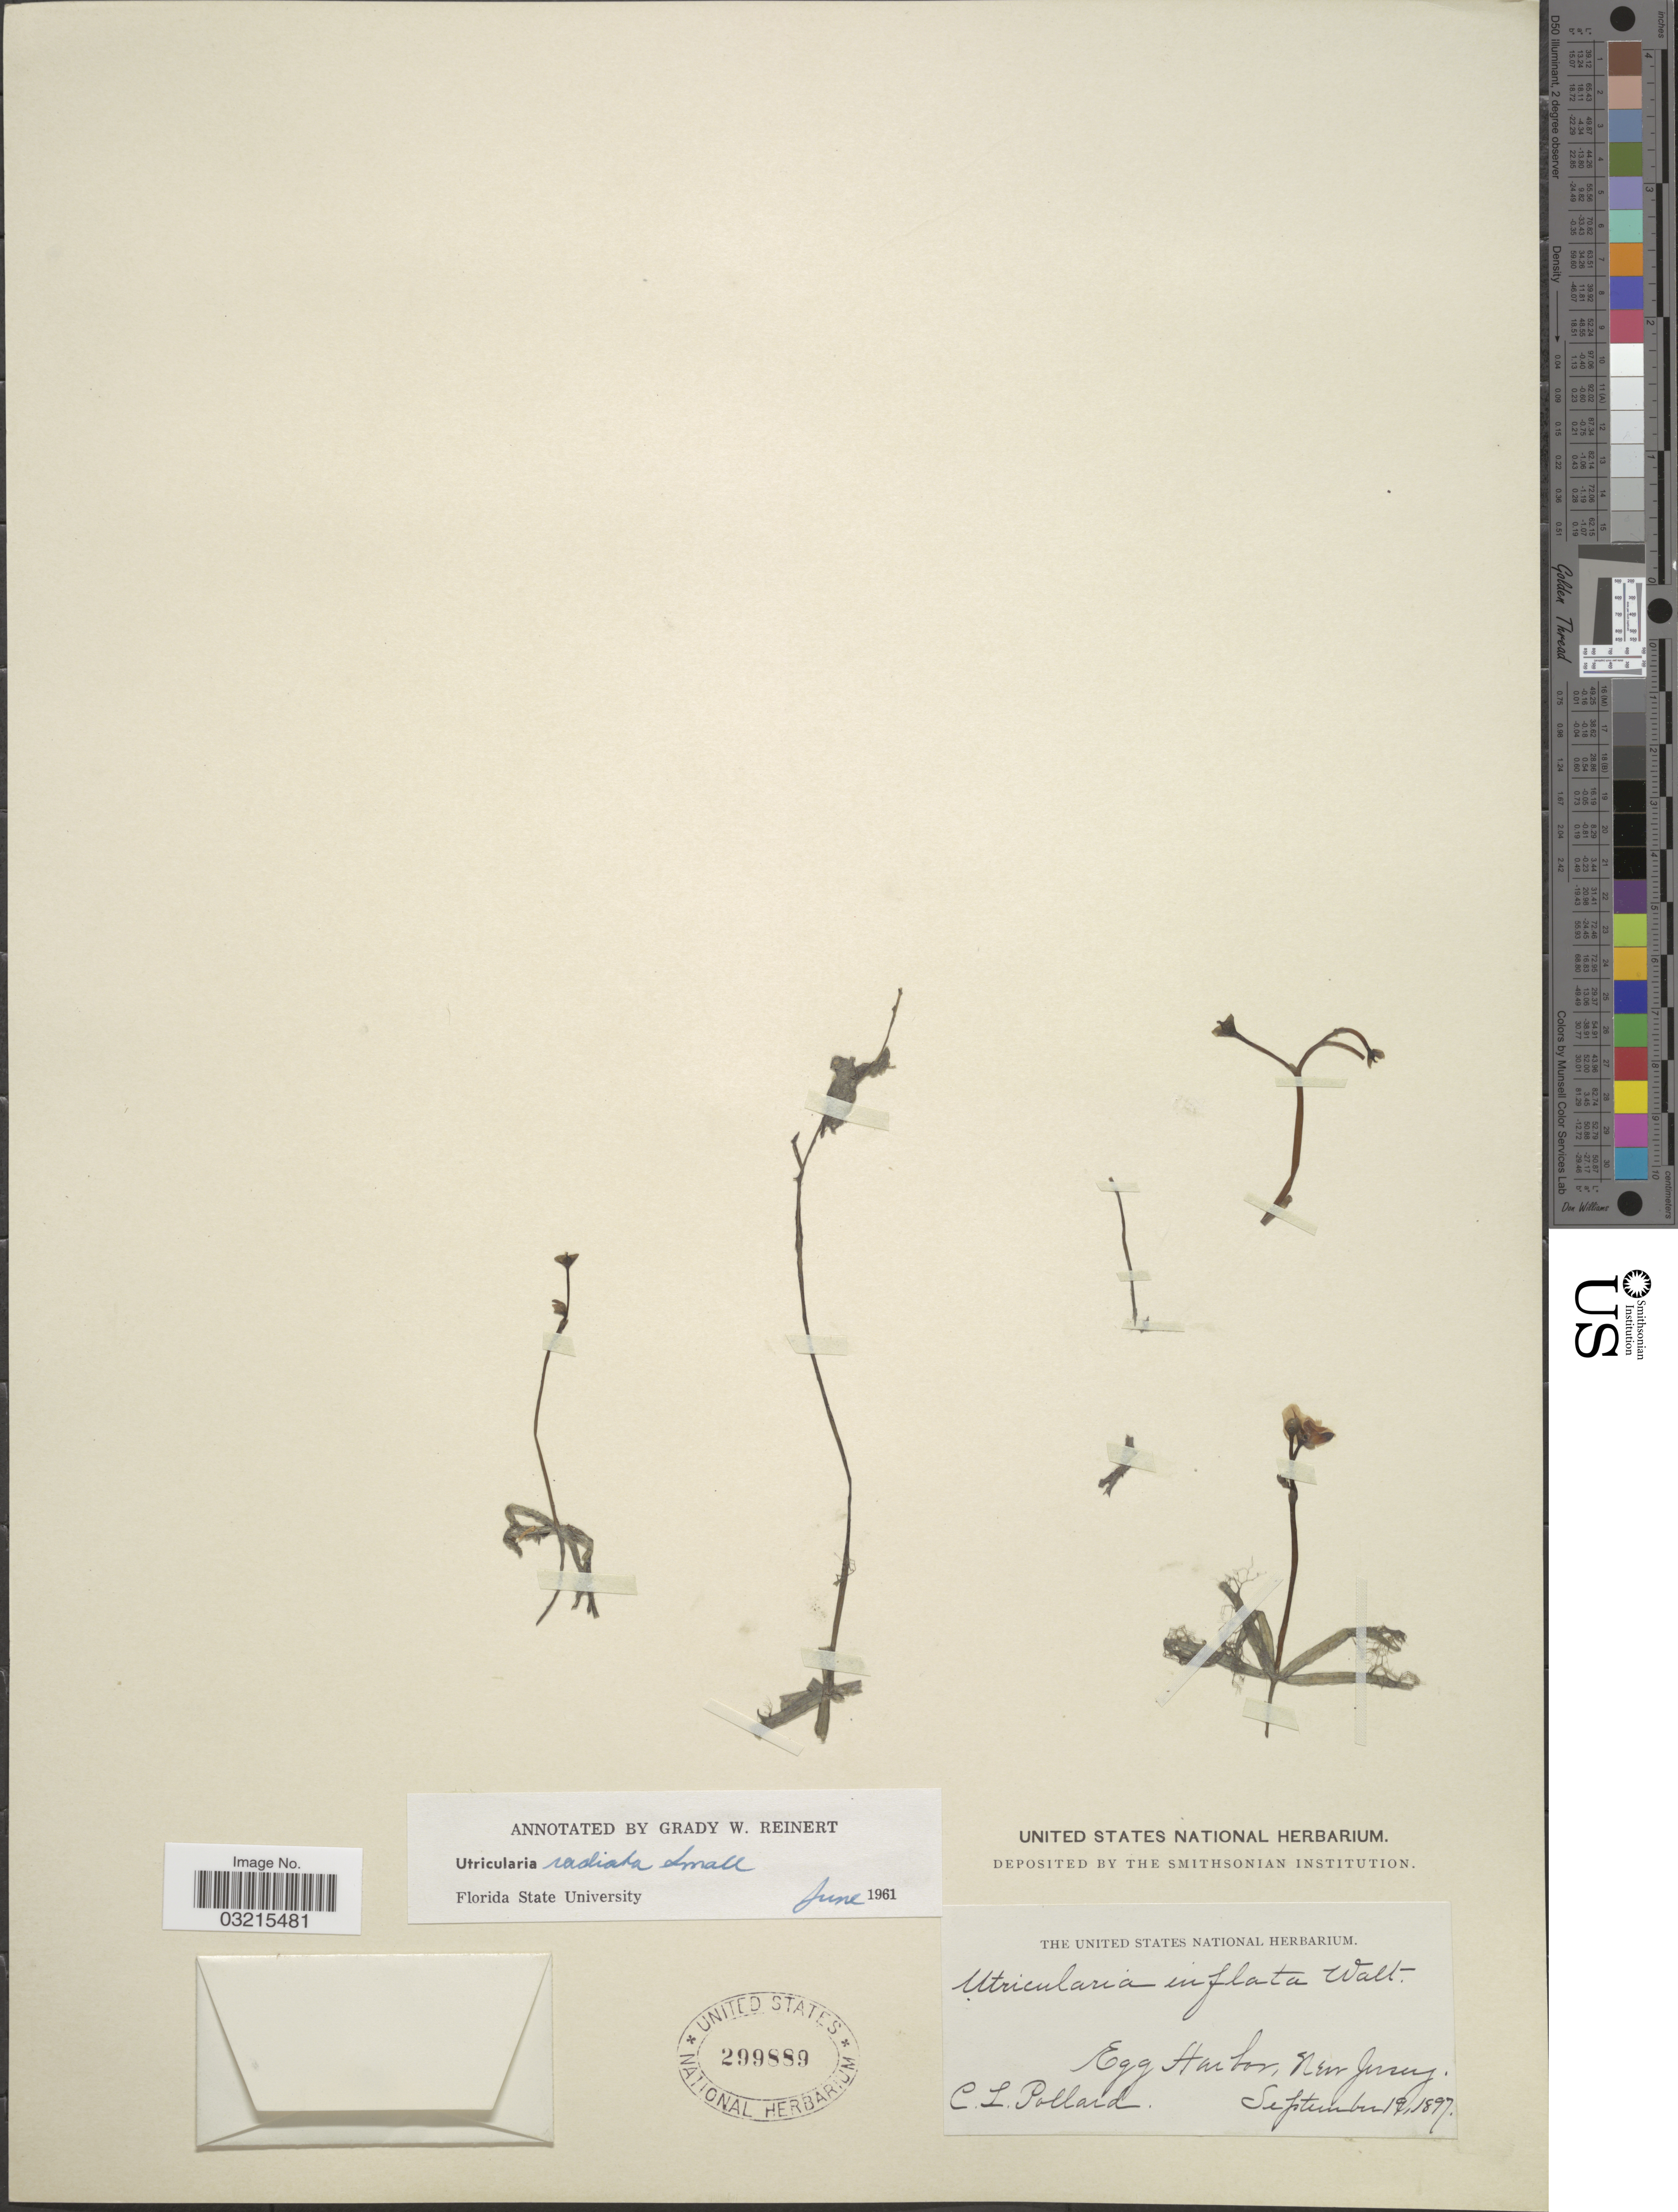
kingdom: Plantae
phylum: Tracheophyta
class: Magnoliopsida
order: Lamiales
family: Lentibulariaceae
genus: Utricularia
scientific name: Utricularia radiata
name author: Small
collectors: C. L. Pollard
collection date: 1897-09-19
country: United States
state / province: New Jersey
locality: Egg Harbor, New Jersey.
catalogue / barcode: US 299889